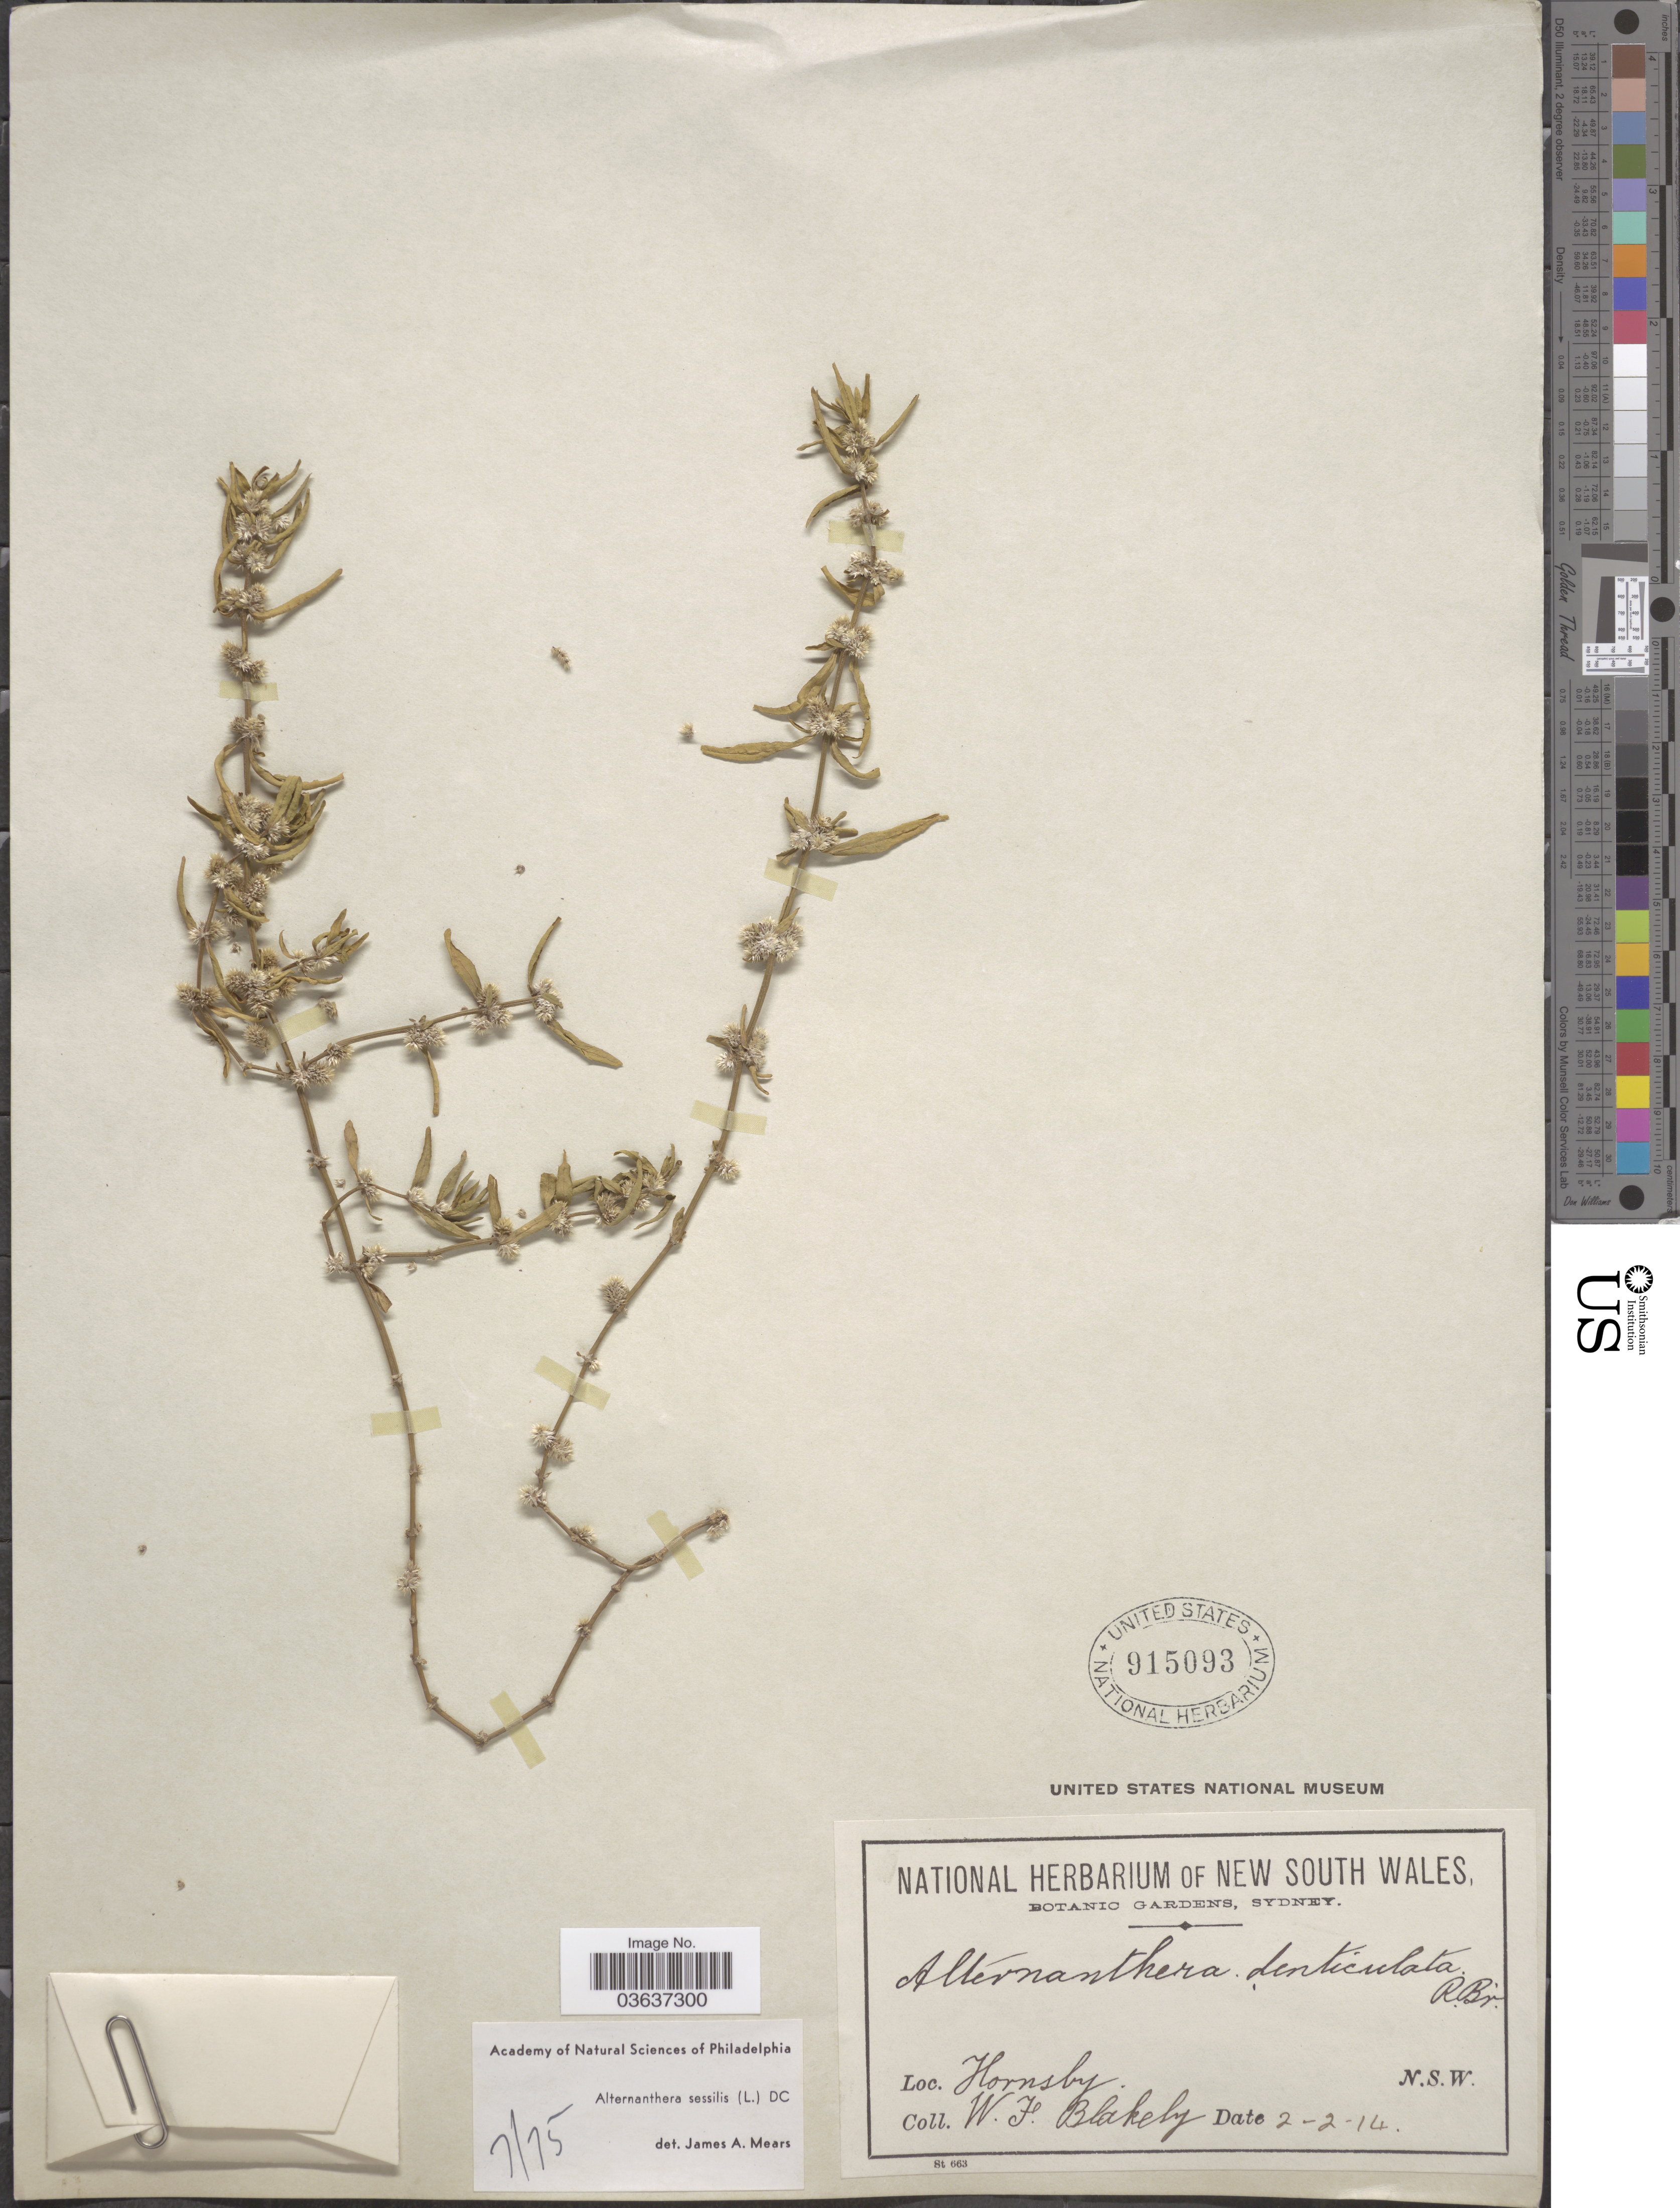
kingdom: Plantae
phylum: Tracheophyta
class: Magnoliopsida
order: Caryophyllales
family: Amaranthaceae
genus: Alternanthera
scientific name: Alternanthera sessilis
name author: (L.) DC.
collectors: W. Blakely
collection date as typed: Transcribed d/m/y: 2/2/14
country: Australia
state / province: New South Wales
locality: Hornsby.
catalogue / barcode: US 915093